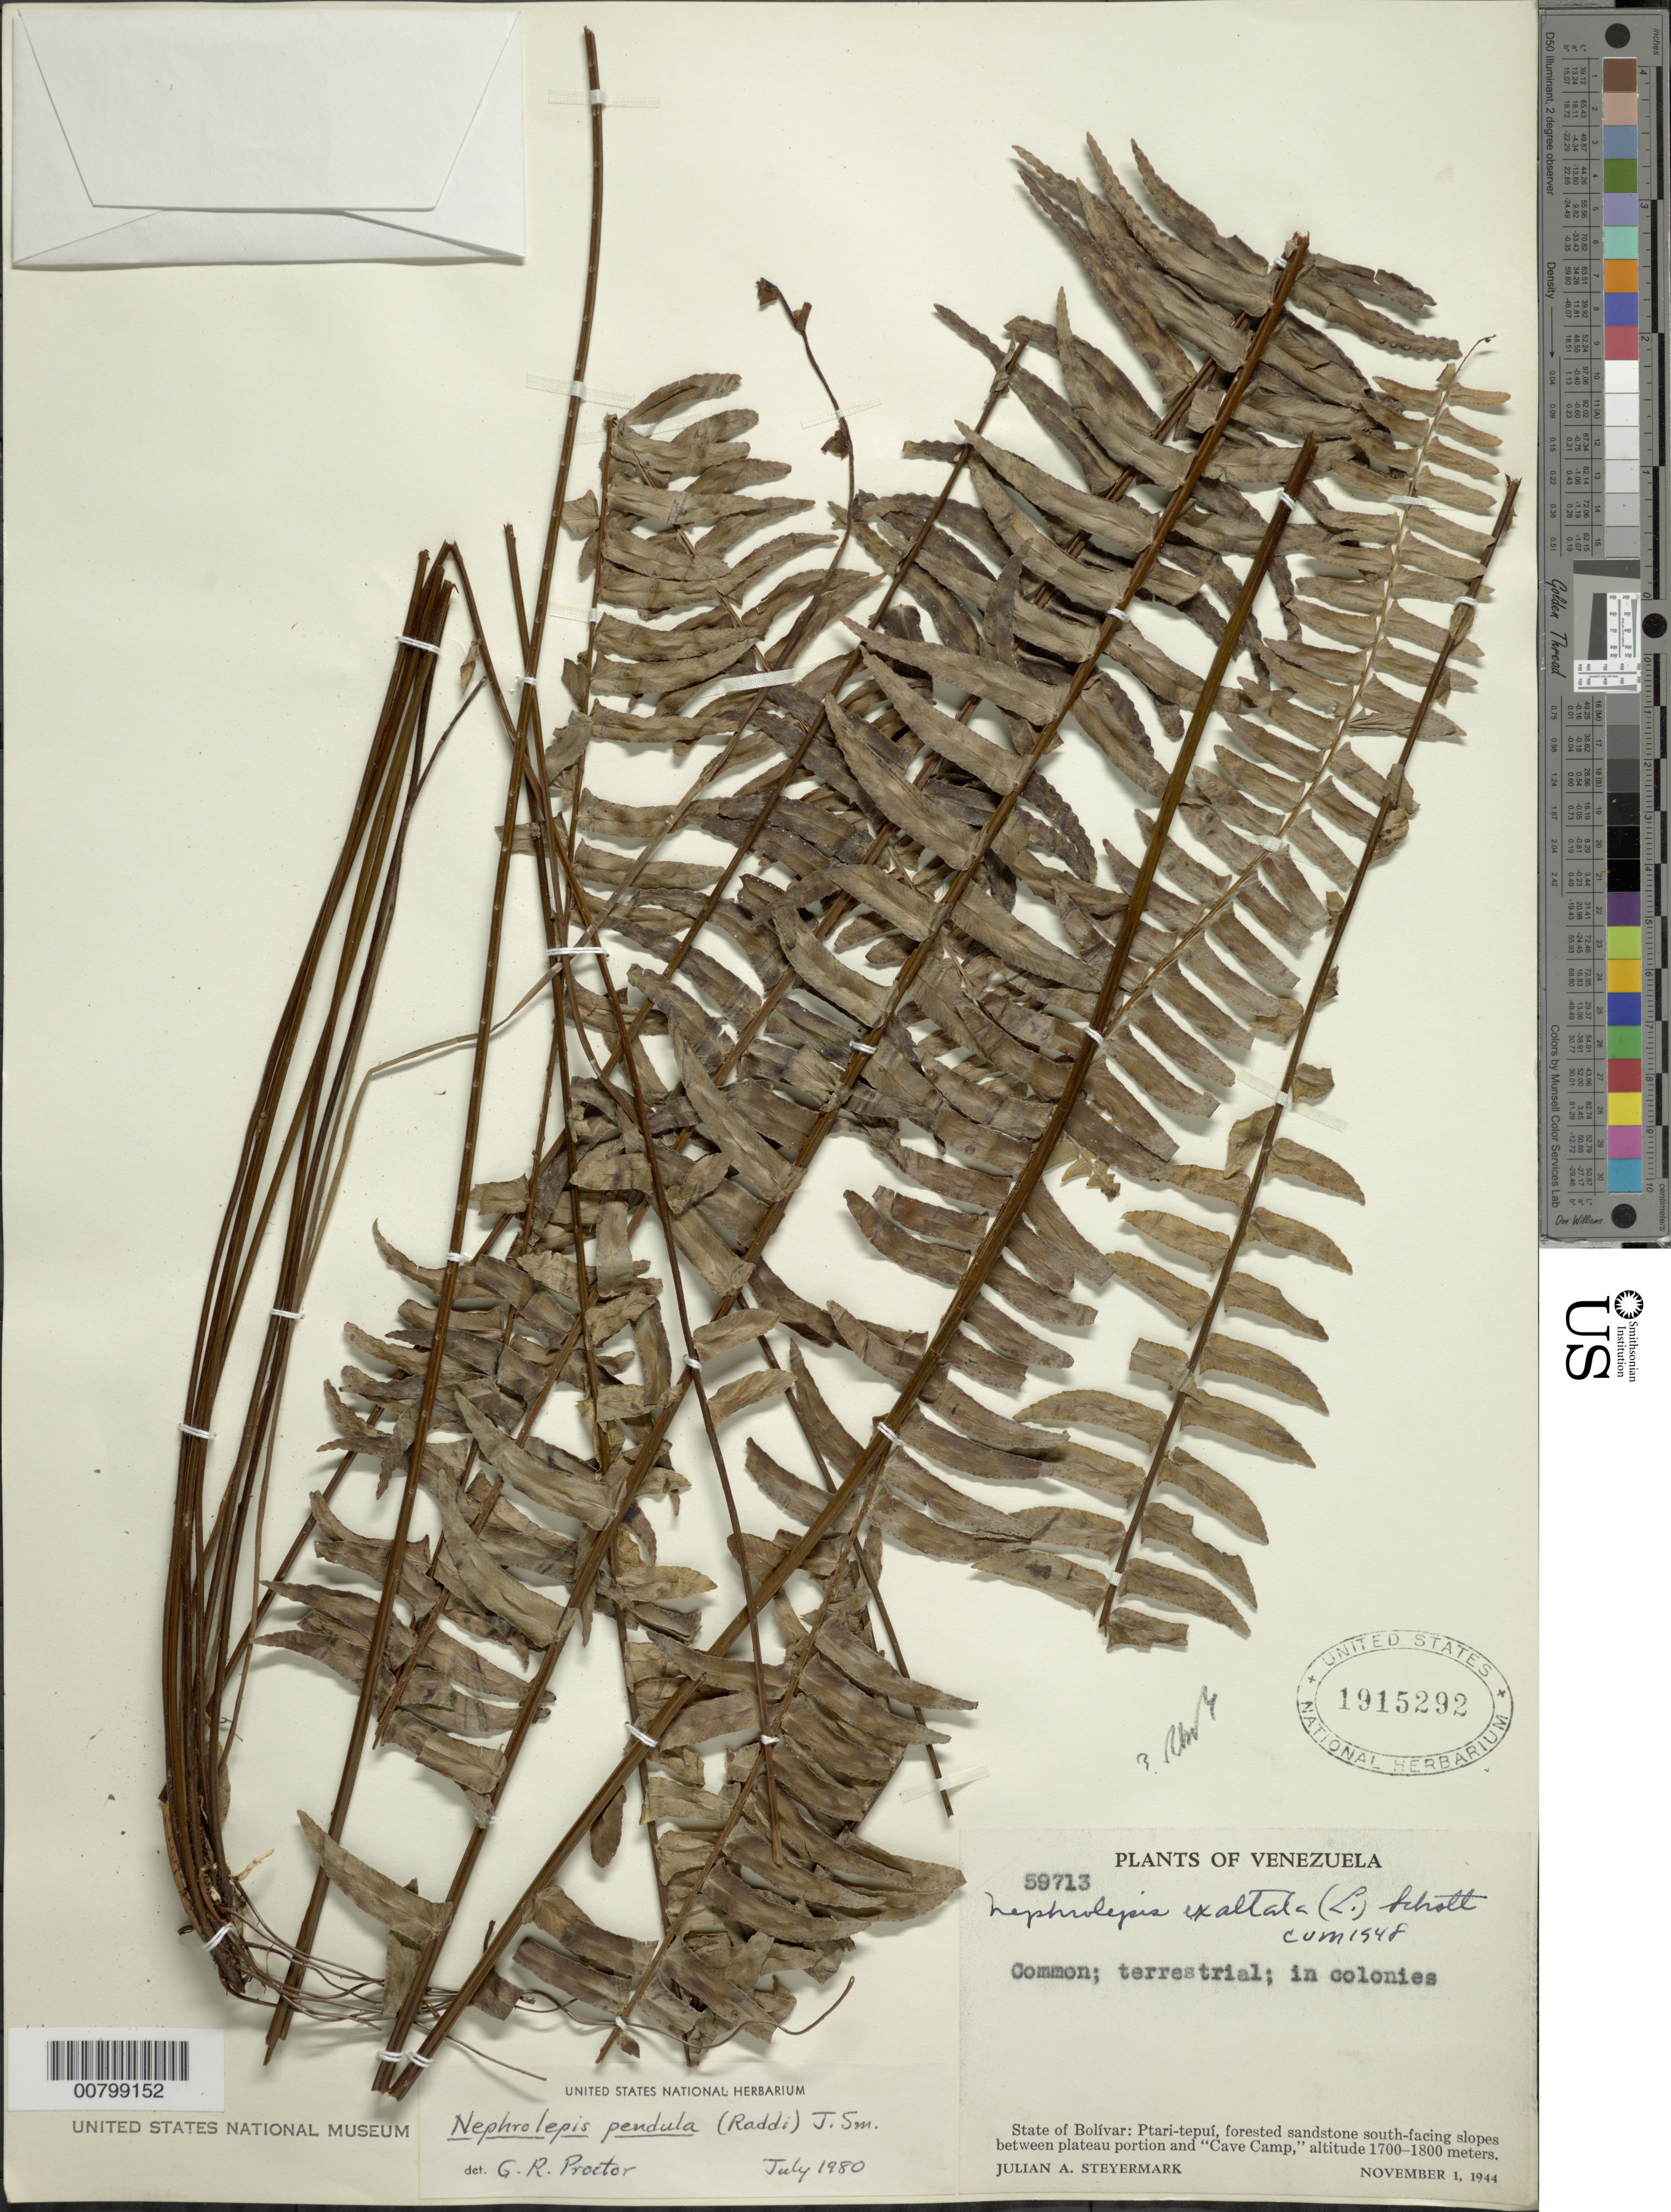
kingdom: Plantae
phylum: Tracheophyta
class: Polypodiopsida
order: Polypodiales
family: Nephrolepidaceae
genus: Nephrolepis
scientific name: Nephrolepis pendula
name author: (Raddi) J. Sm.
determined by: Proctor, G. R.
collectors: J. Steyermark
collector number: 59713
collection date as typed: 1-Nov-44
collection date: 1944-11-01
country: Venezuela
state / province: Bolívar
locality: Ptari-tepuí, "Cave Camp"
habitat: Forested sandstone S-facing slopes between plateau portion and camp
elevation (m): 1700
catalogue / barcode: US 1915292